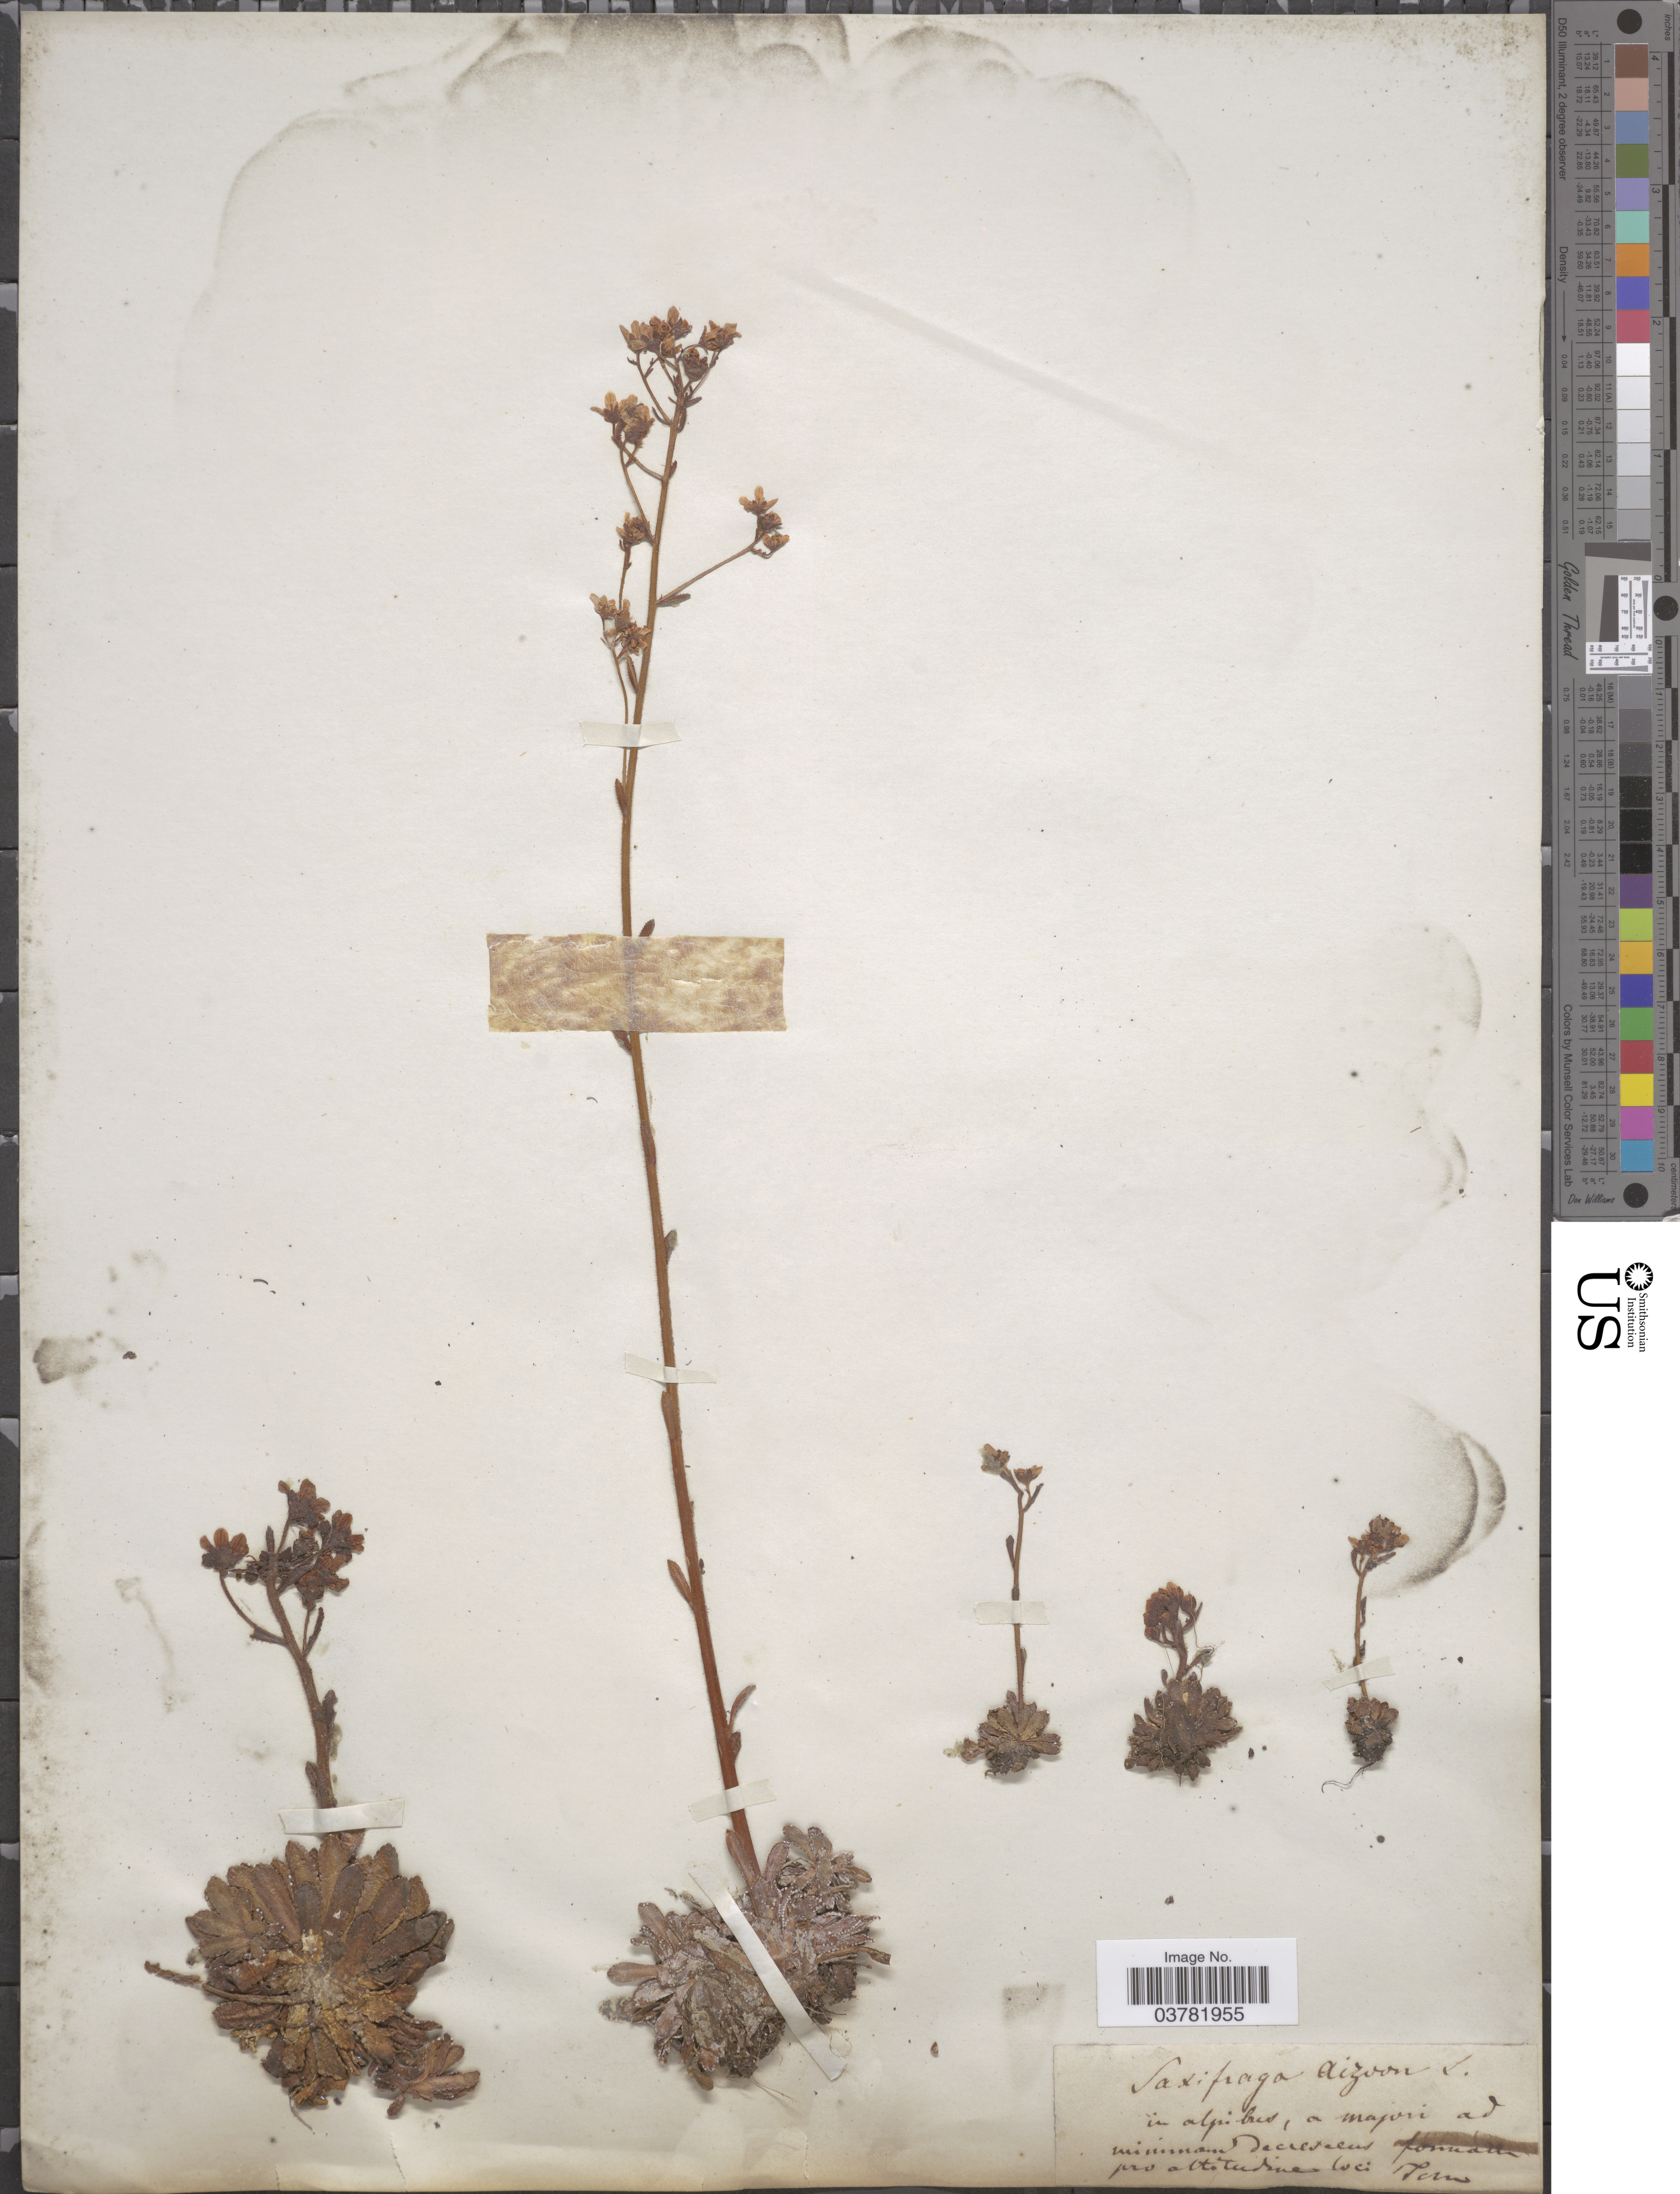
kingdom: Plantae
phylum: Tracheophyta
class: Magnoliopsida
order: Saxifragales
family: Saxifragaceae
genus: Saxifraga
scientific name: Saxifraga aizoides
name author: L.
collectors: Tomm.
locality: In alpibus, a majori ad mininnand decresalus [illegible text] Pro alto tudine loci.[interpreted]